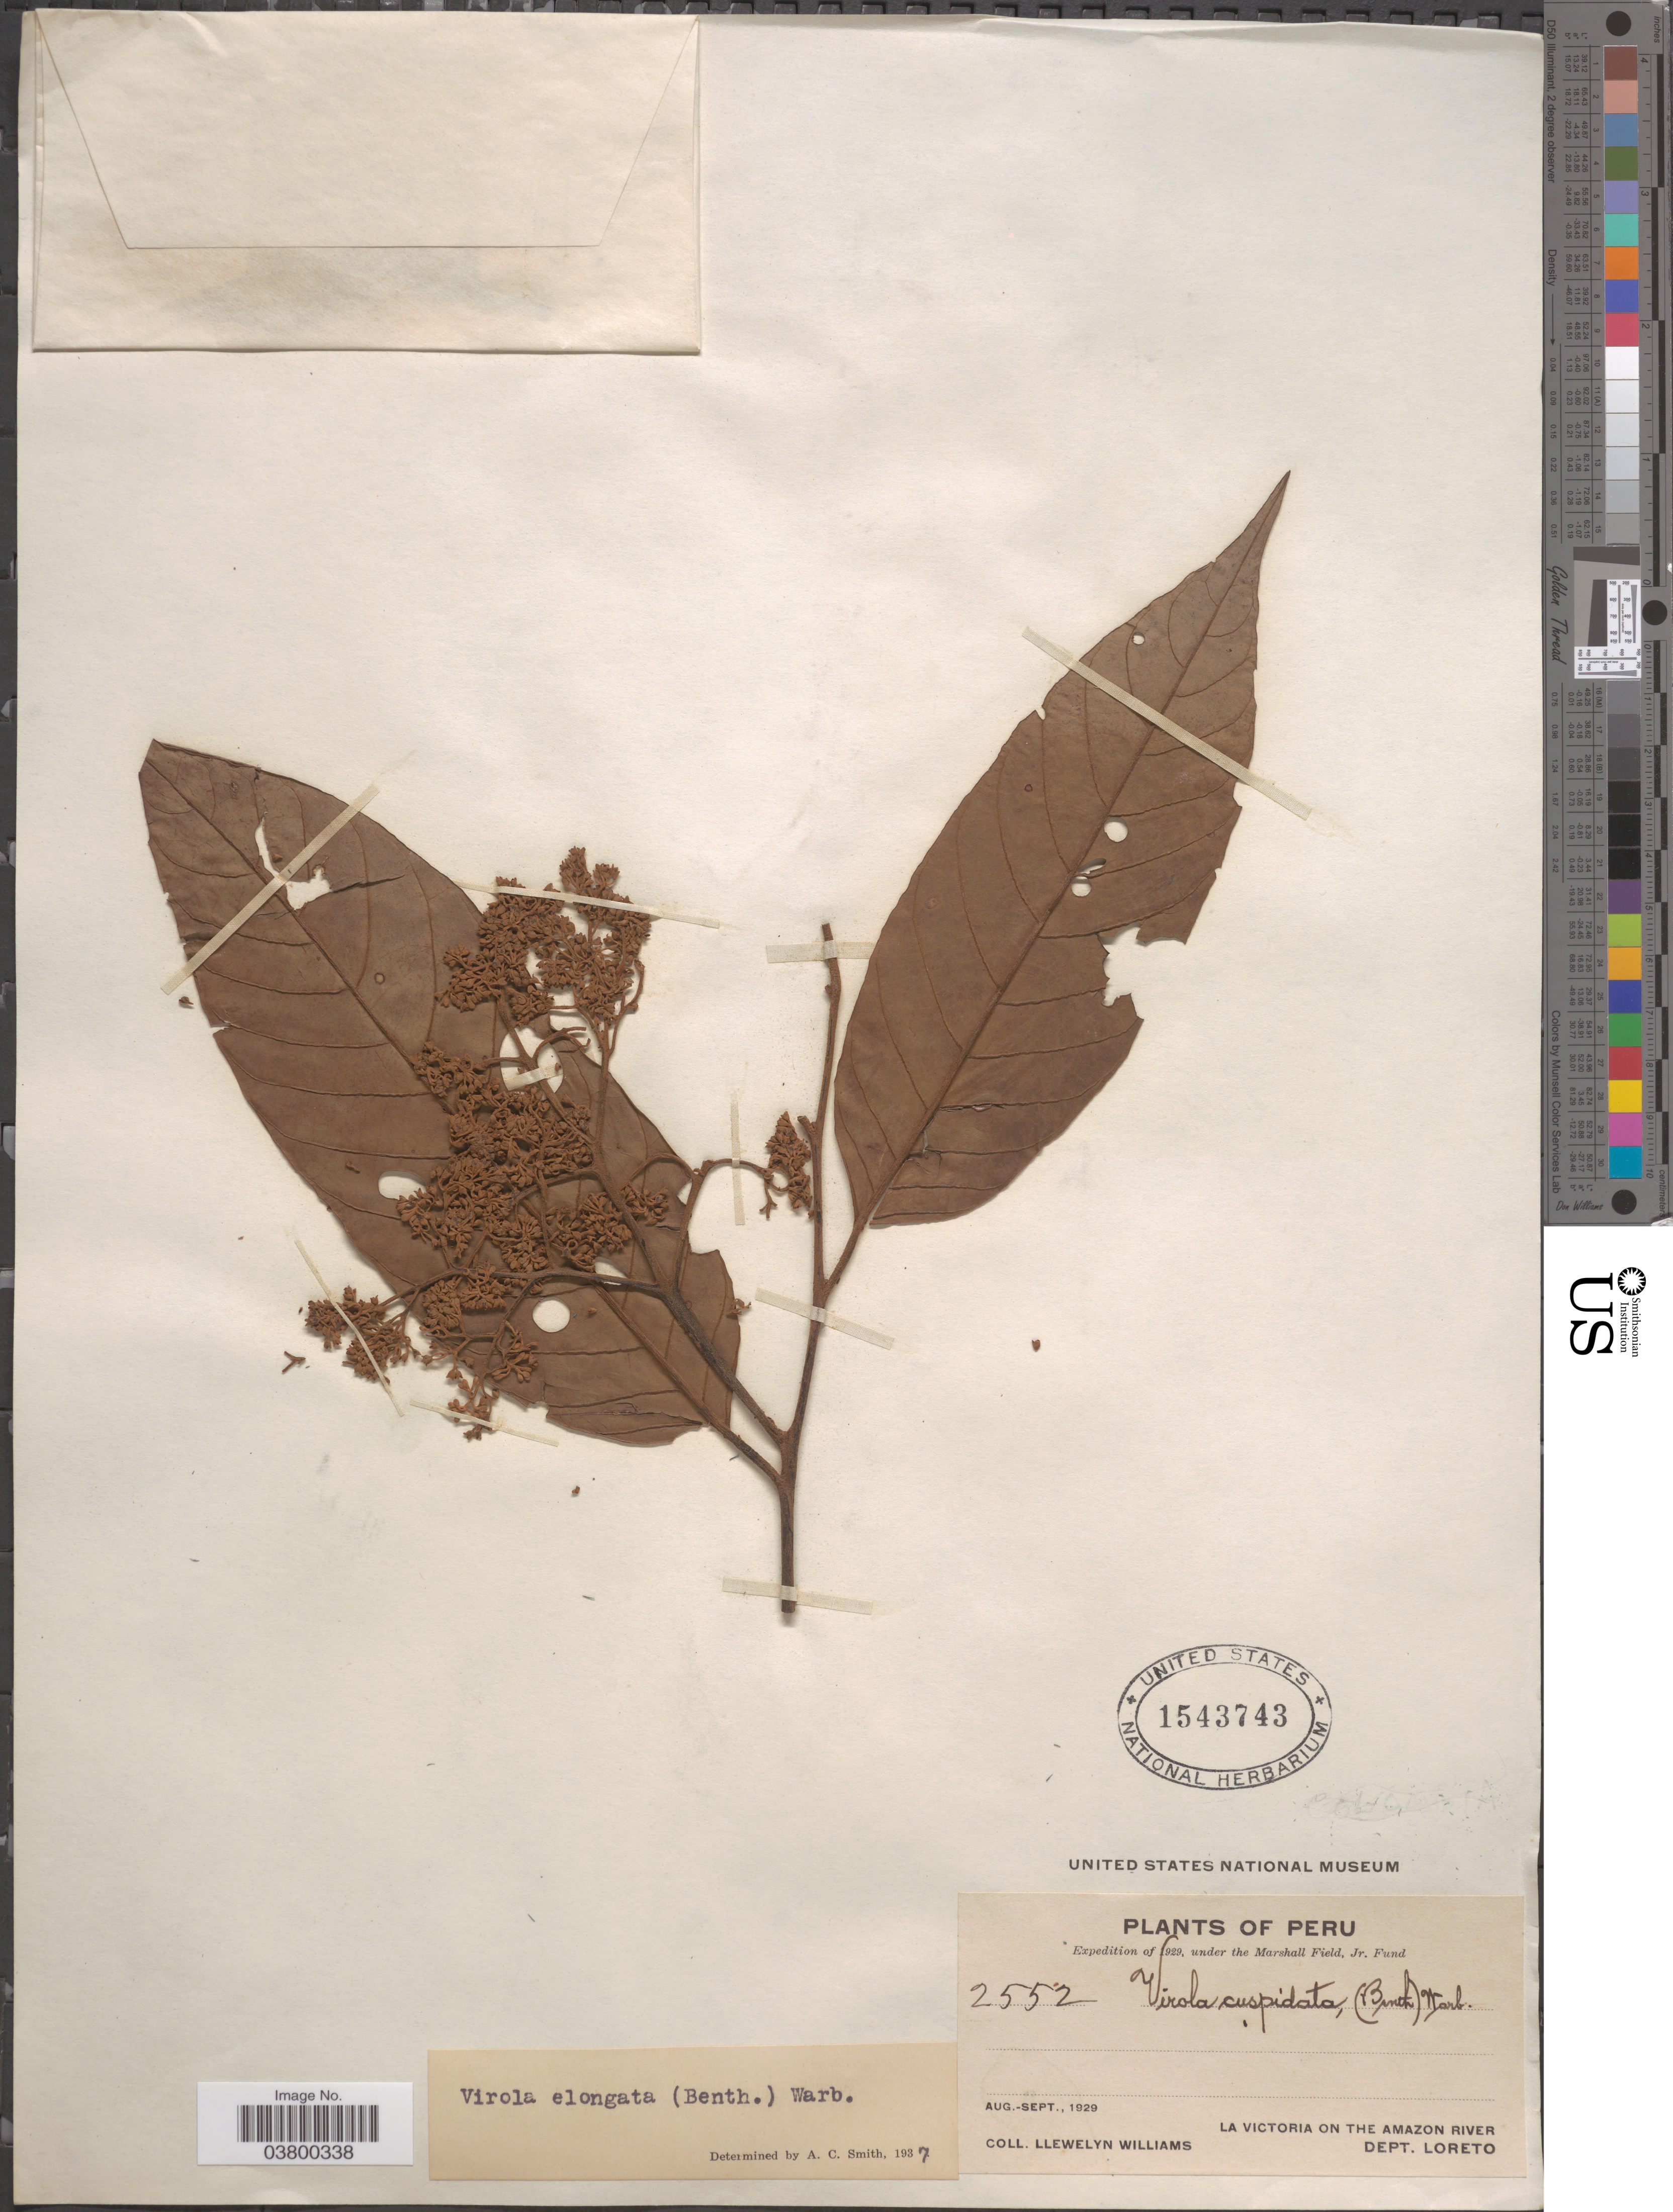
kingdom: Plantae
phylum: Tracheophyta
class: Magnoliopsida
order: Magnoliales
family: Myristicaceae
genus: Virola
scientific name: Virola elongata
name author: (Benth.) Warb.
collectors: Ll. Williams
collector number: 2552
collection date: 1929-08/1929-09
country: Peru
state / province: Loreto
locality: La Victoria on the Amazon River. Dept. Loreto.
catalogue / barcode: US 1543743